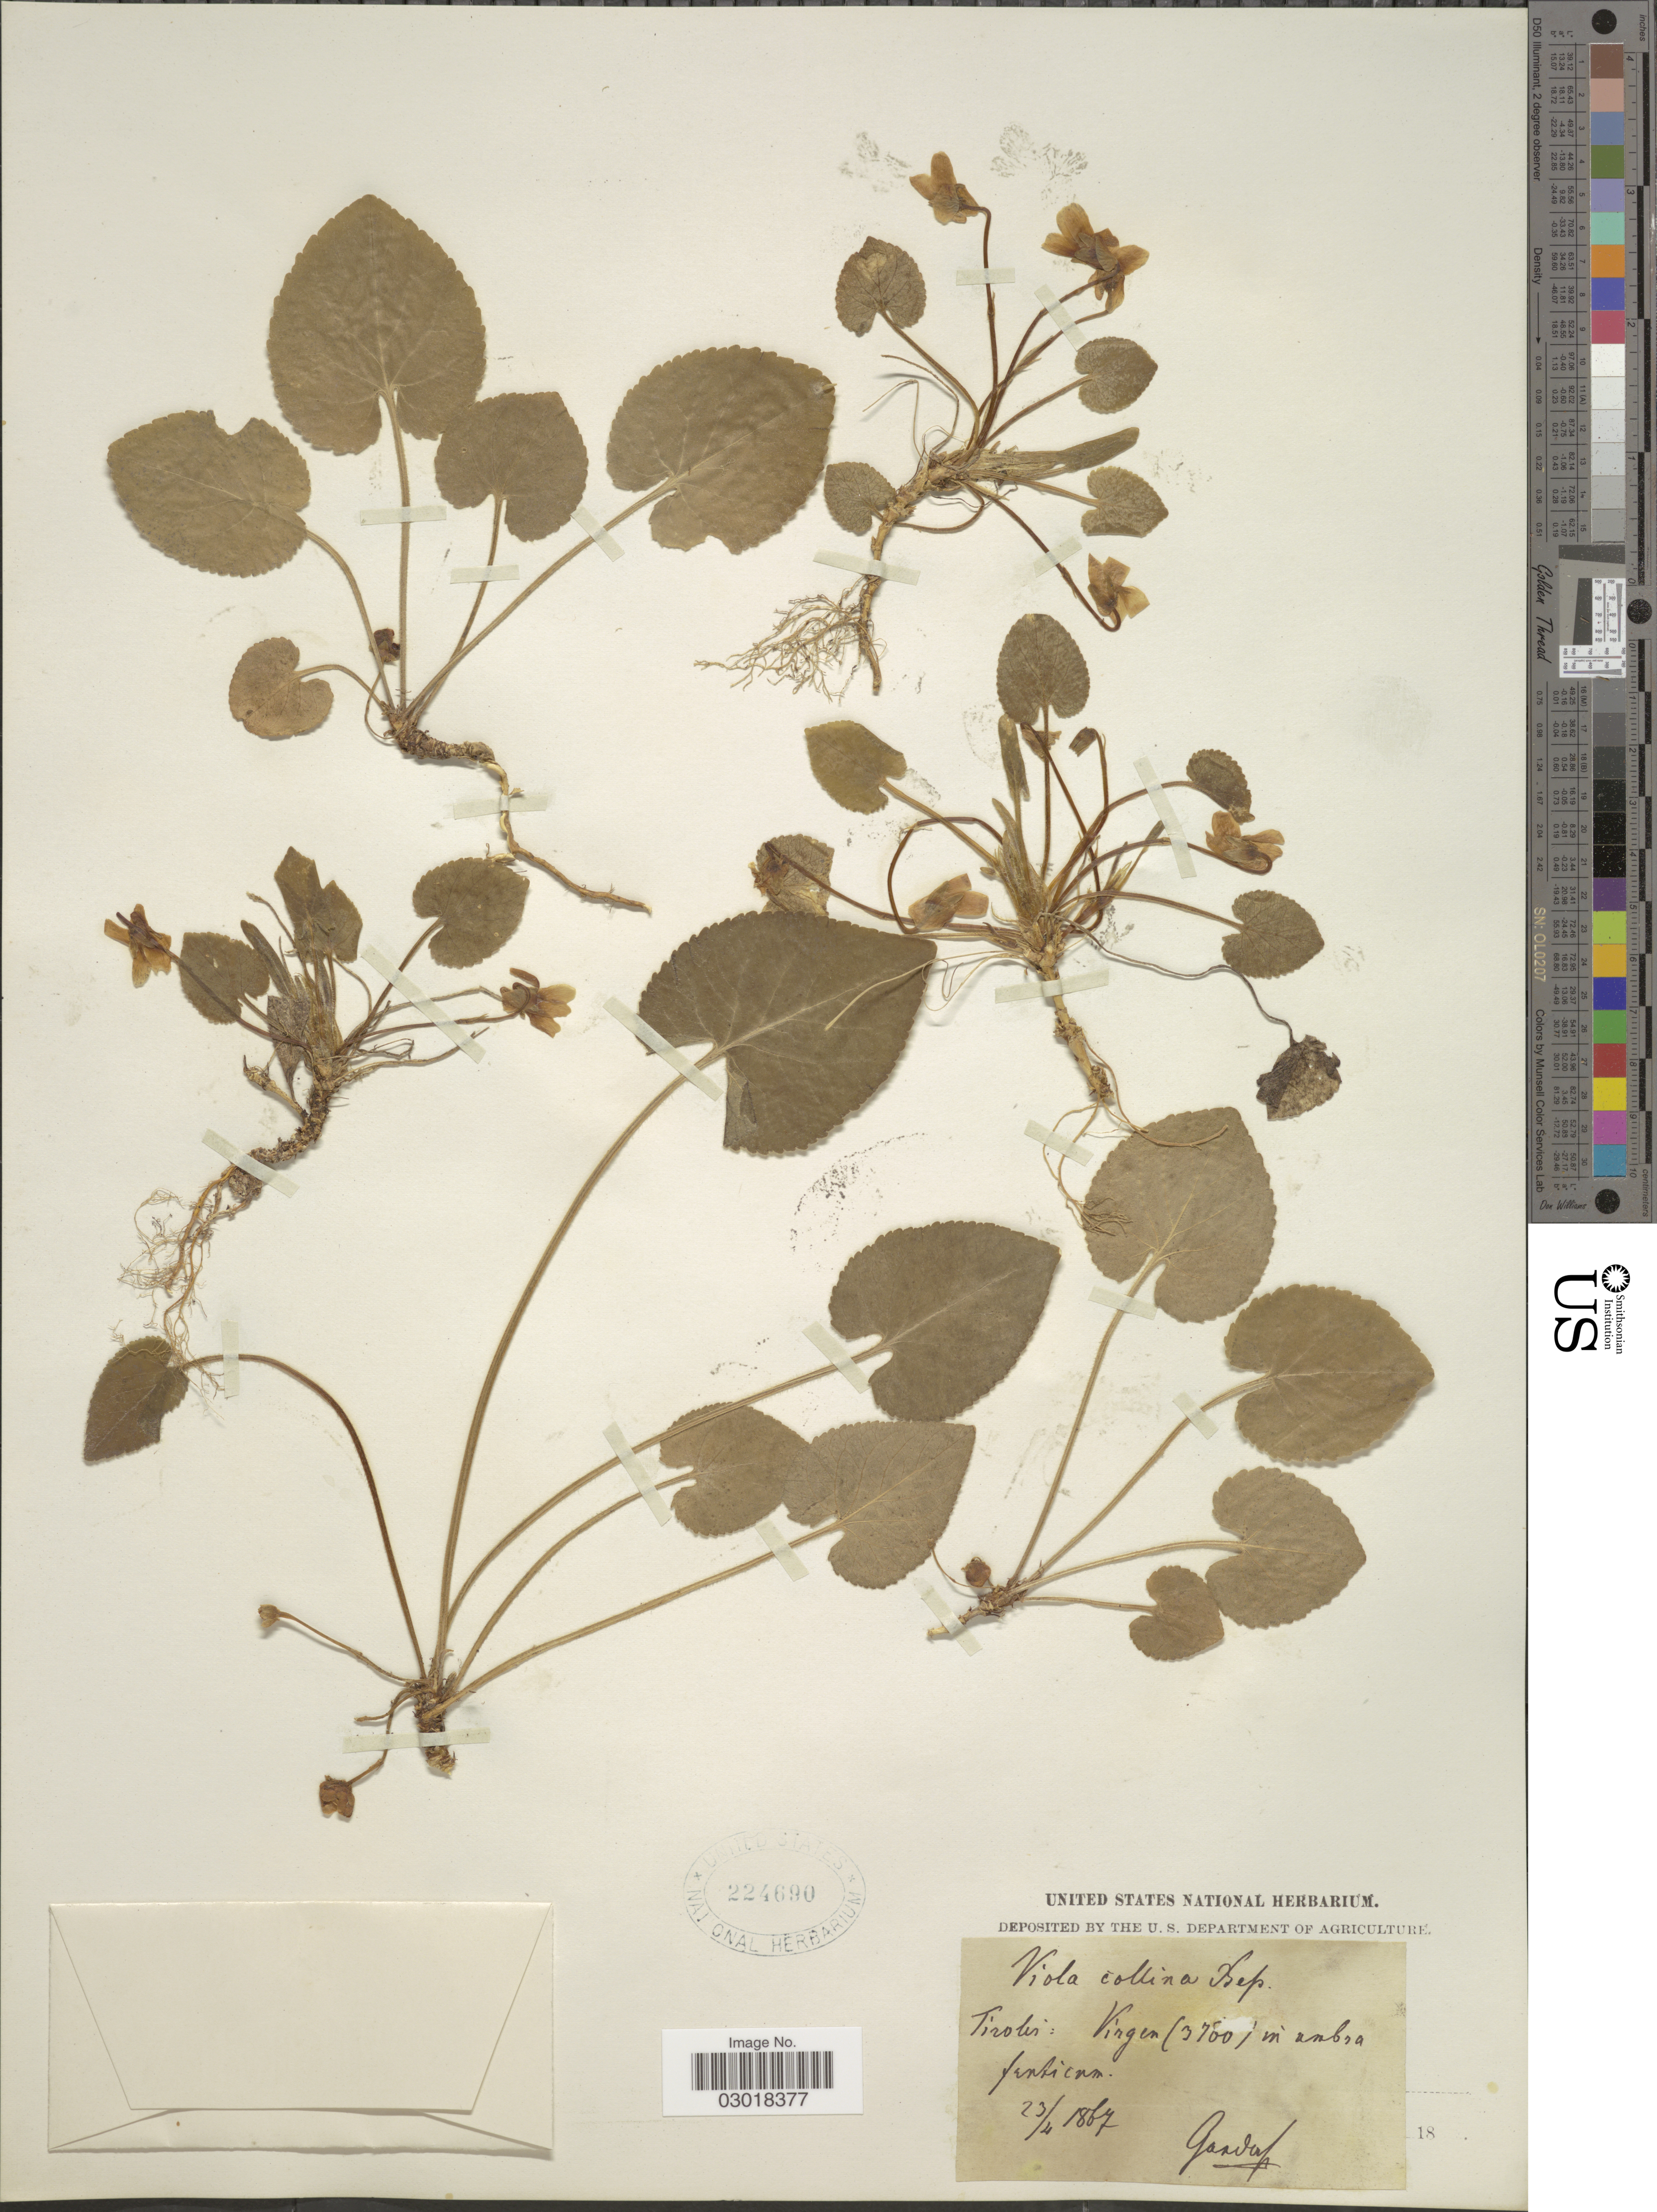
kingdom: Plantae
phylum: Tracheophyta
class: Magnoliopsida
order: Malpighiales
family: Violaceae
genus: Viola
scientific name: Viola collina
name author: Besser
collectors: Gandorf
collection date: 1867-04-23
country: Austria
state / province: Tirol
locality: Tiroles: Virgen.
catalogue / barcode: US 224690